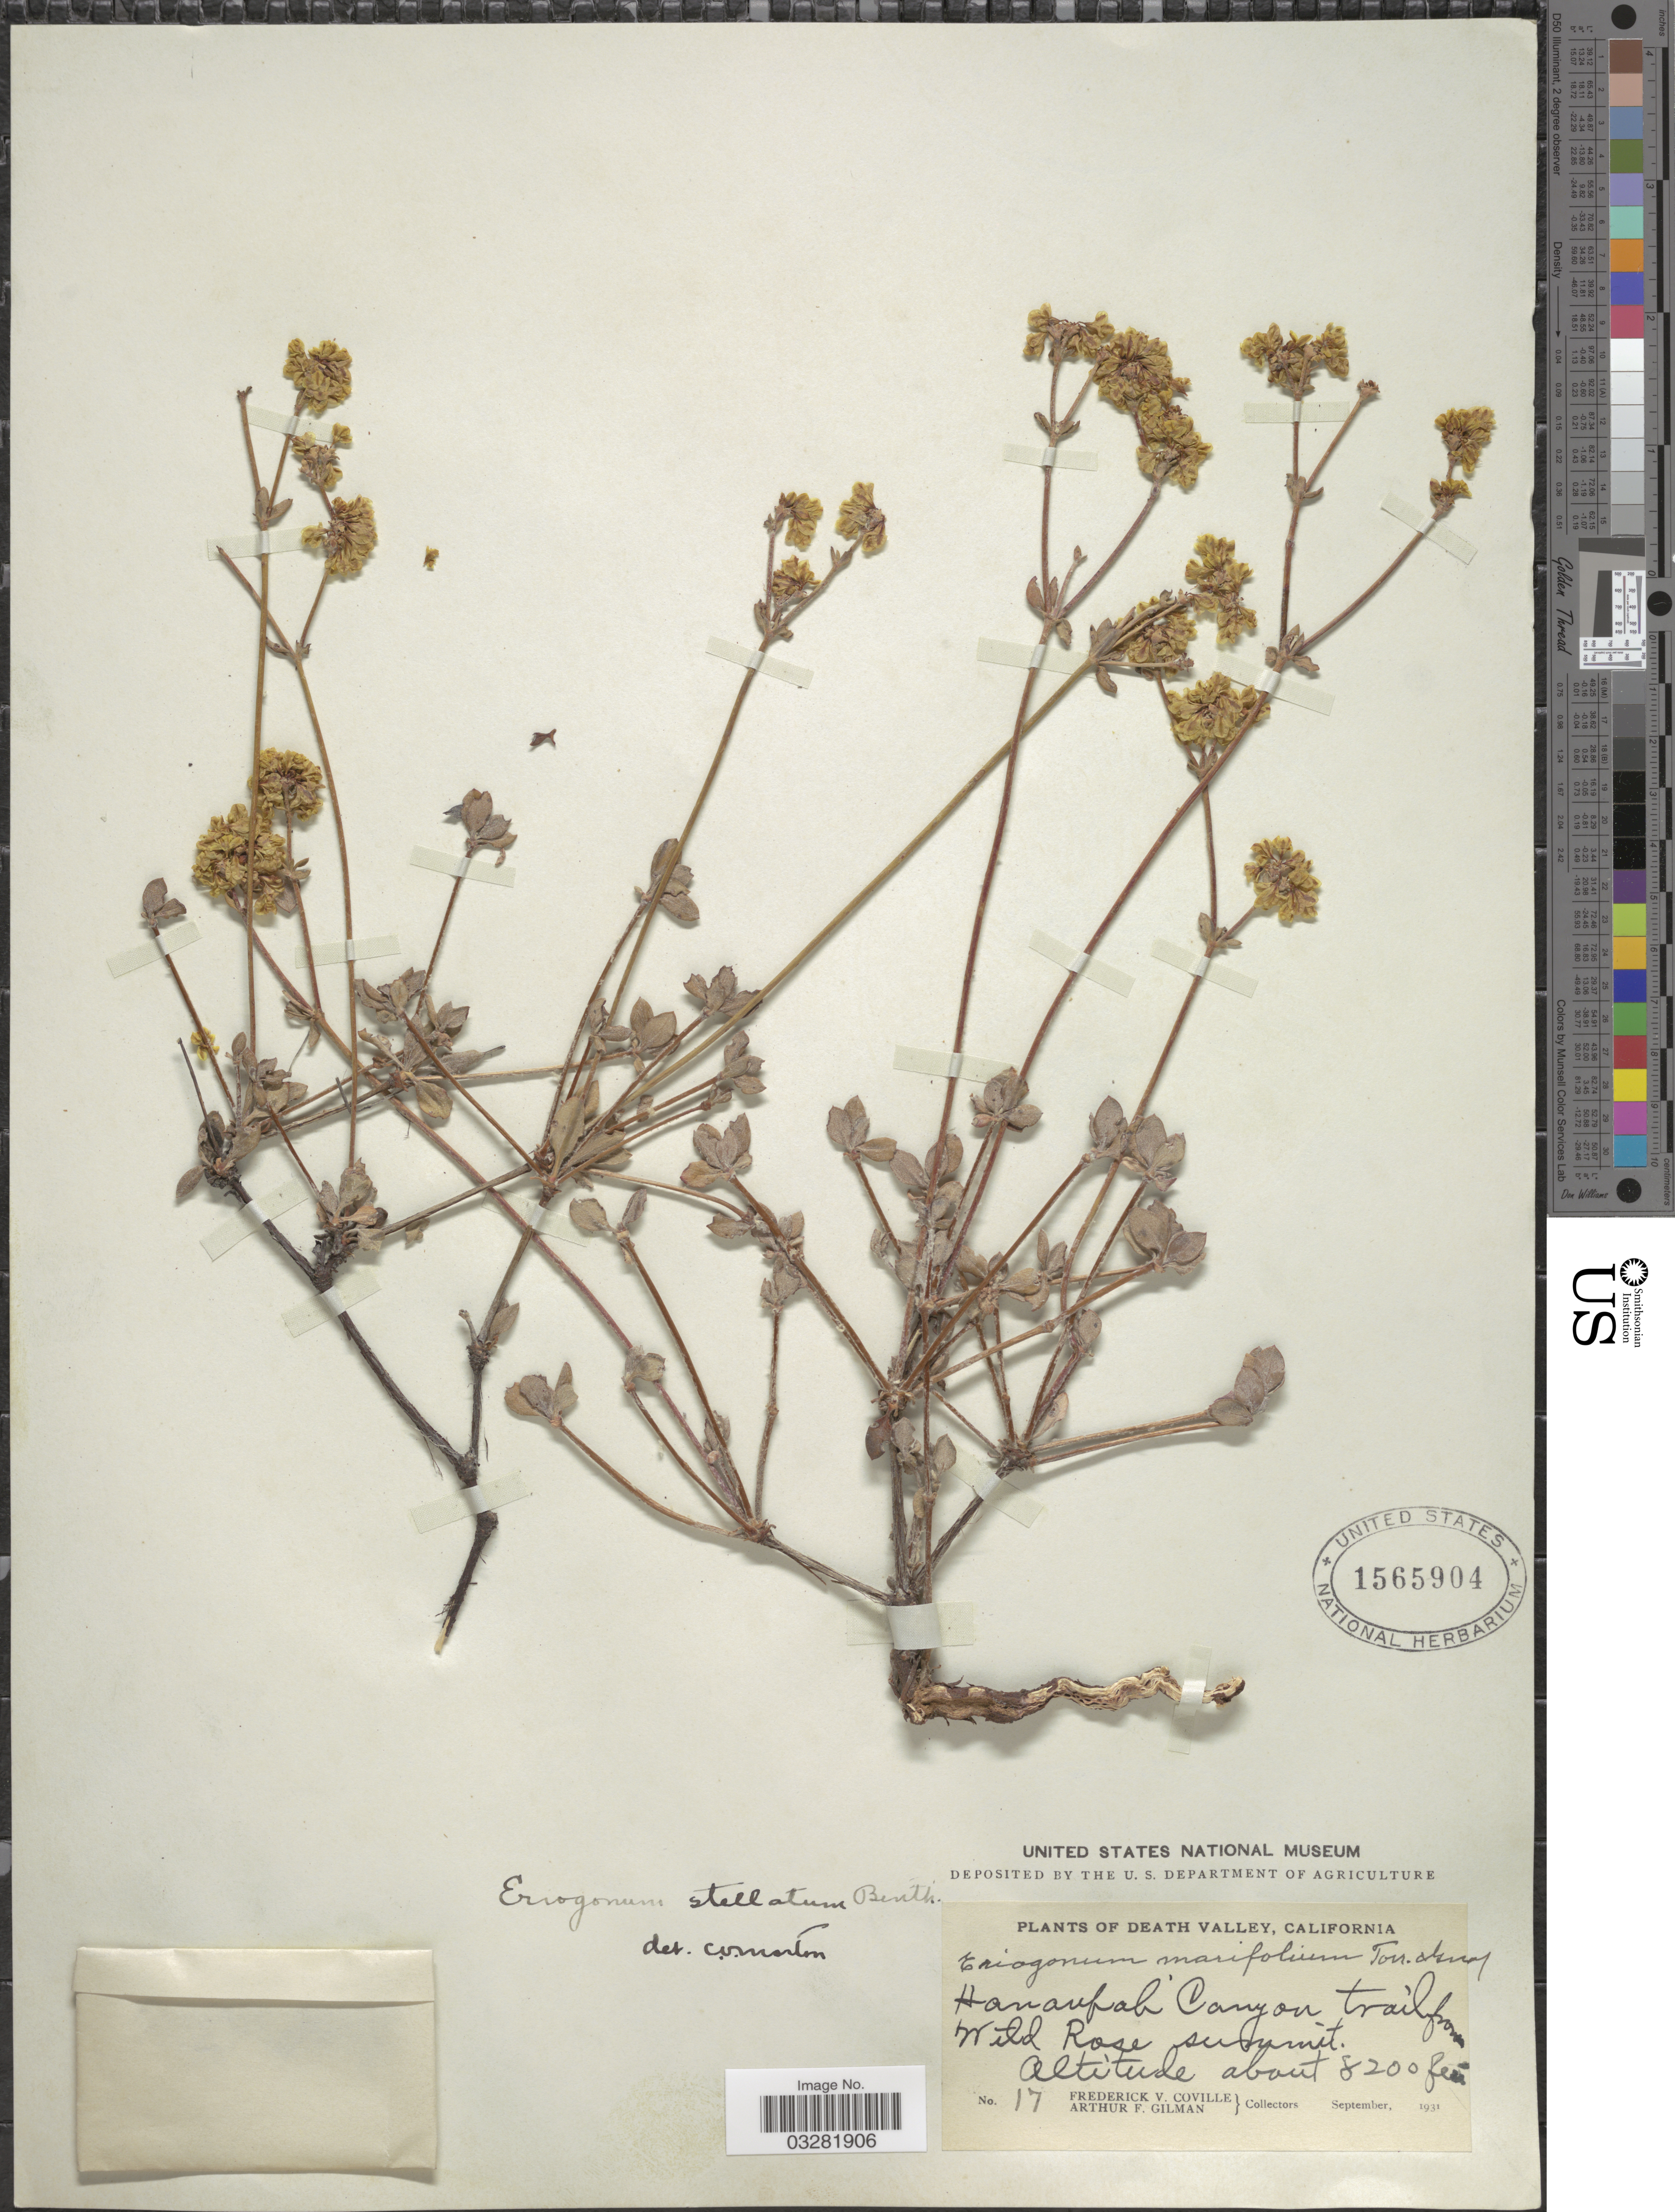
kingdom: Plantae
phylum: Tracheophyta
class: Magnoliopsida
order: Caryophyllales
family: Polygonaceae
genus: Eriogonum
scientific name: Eriogonum umbellatum var. subaridum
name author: S. Stokes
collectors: F. V. Coville & A. Gilman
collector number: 17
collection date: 1931-09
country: United States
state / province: California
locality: Death Valley. Hanaupah Canyon trail from Wild Rose summit.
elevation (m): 2499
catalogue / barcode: US 1565904